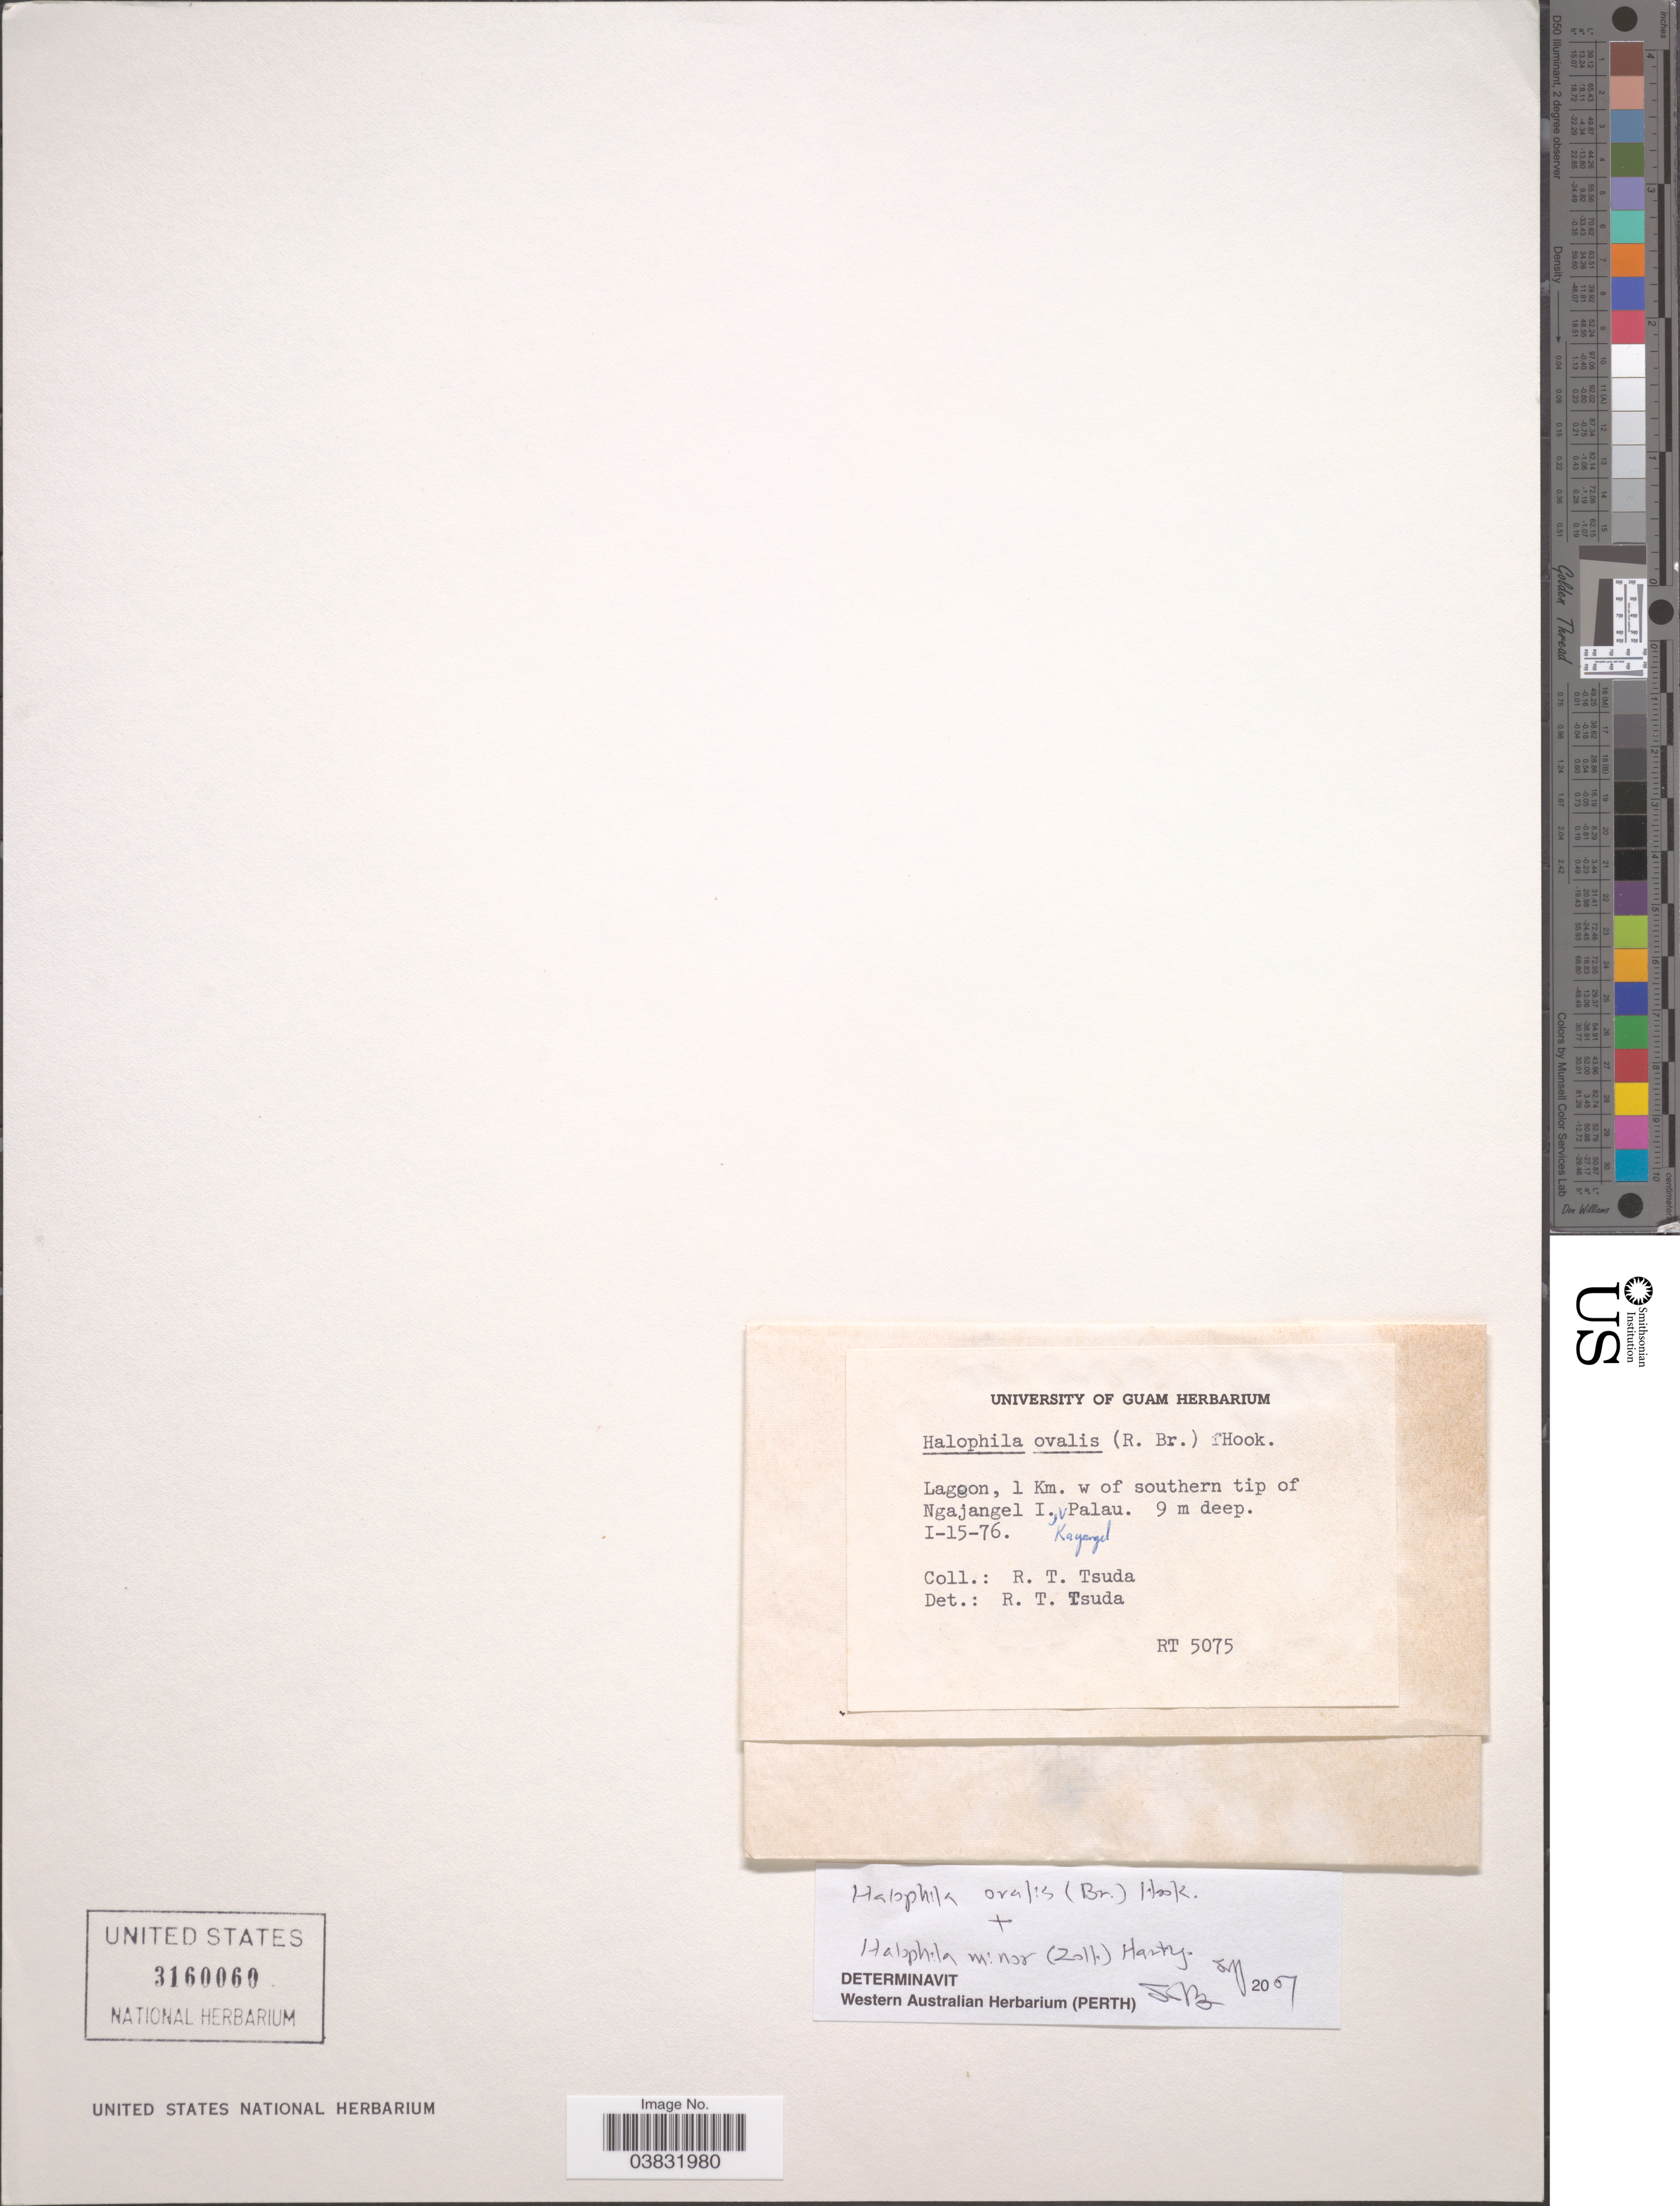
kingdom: Plantae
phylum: Tracheophyta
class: Liliopsida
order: Alismatales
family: Hydrocharitaceae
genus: Halophila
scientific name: Halophila ovalis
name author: (R. Br.) Hook. f.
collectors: R. Tsuda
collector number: RT 5075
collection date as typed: Transcribed d/m/y: 15/1/76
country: Palau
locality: Lagoon, 1 Km. w of southern tip of Ngajangel I., Kayangel Palau.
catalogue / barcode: US 3160060